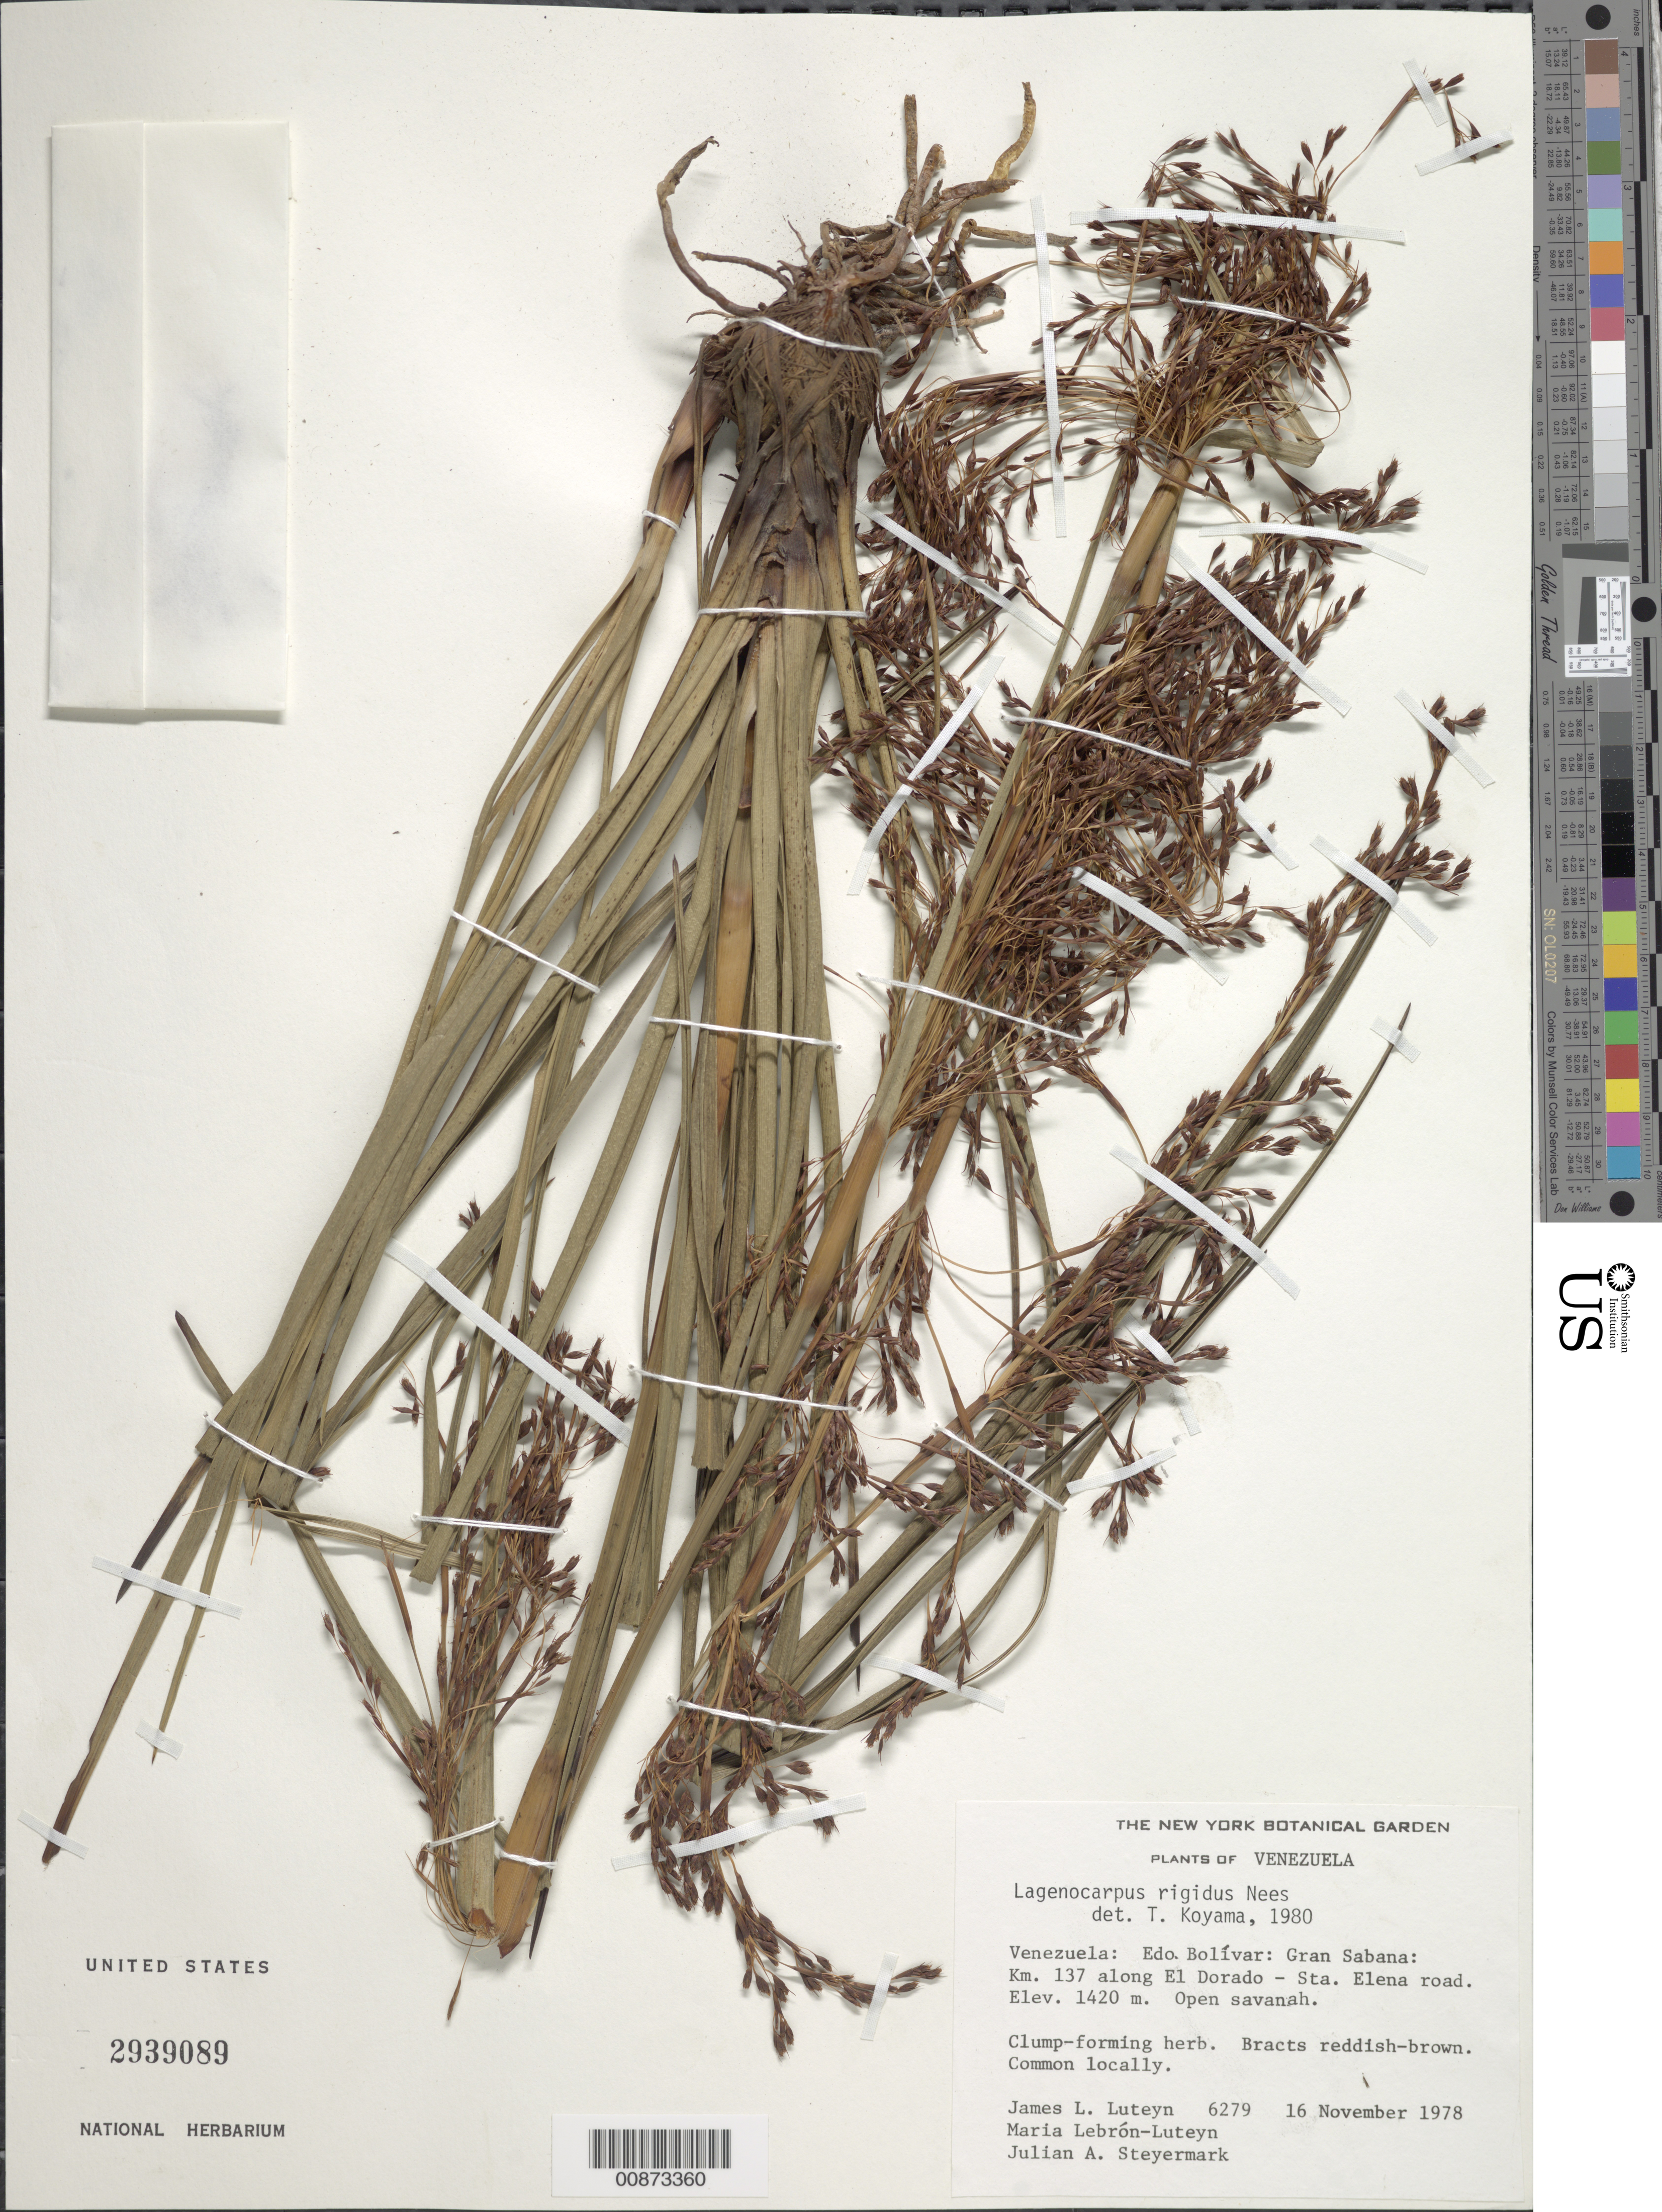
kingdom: Plantae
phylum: Tracheophyta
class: Liliopsida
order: Poales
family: Cyperaceae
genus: Lagenocarpus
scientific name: Lagenocarpus rigidus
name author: (Kunth) Nees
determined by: Koyama, Tetsuo M.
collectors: J. L. Luteyn, M. L. Lebrón-Luteyn & J. Steyermark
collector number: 6279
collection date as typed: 16-Nov-78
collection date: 1978-11-16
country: Venezuela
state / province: Bolívar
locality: Gran Sabana, km 137 on El Dorado-Sta. Elena road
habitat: Open savanna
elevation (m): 1420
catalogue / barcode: US 2939089